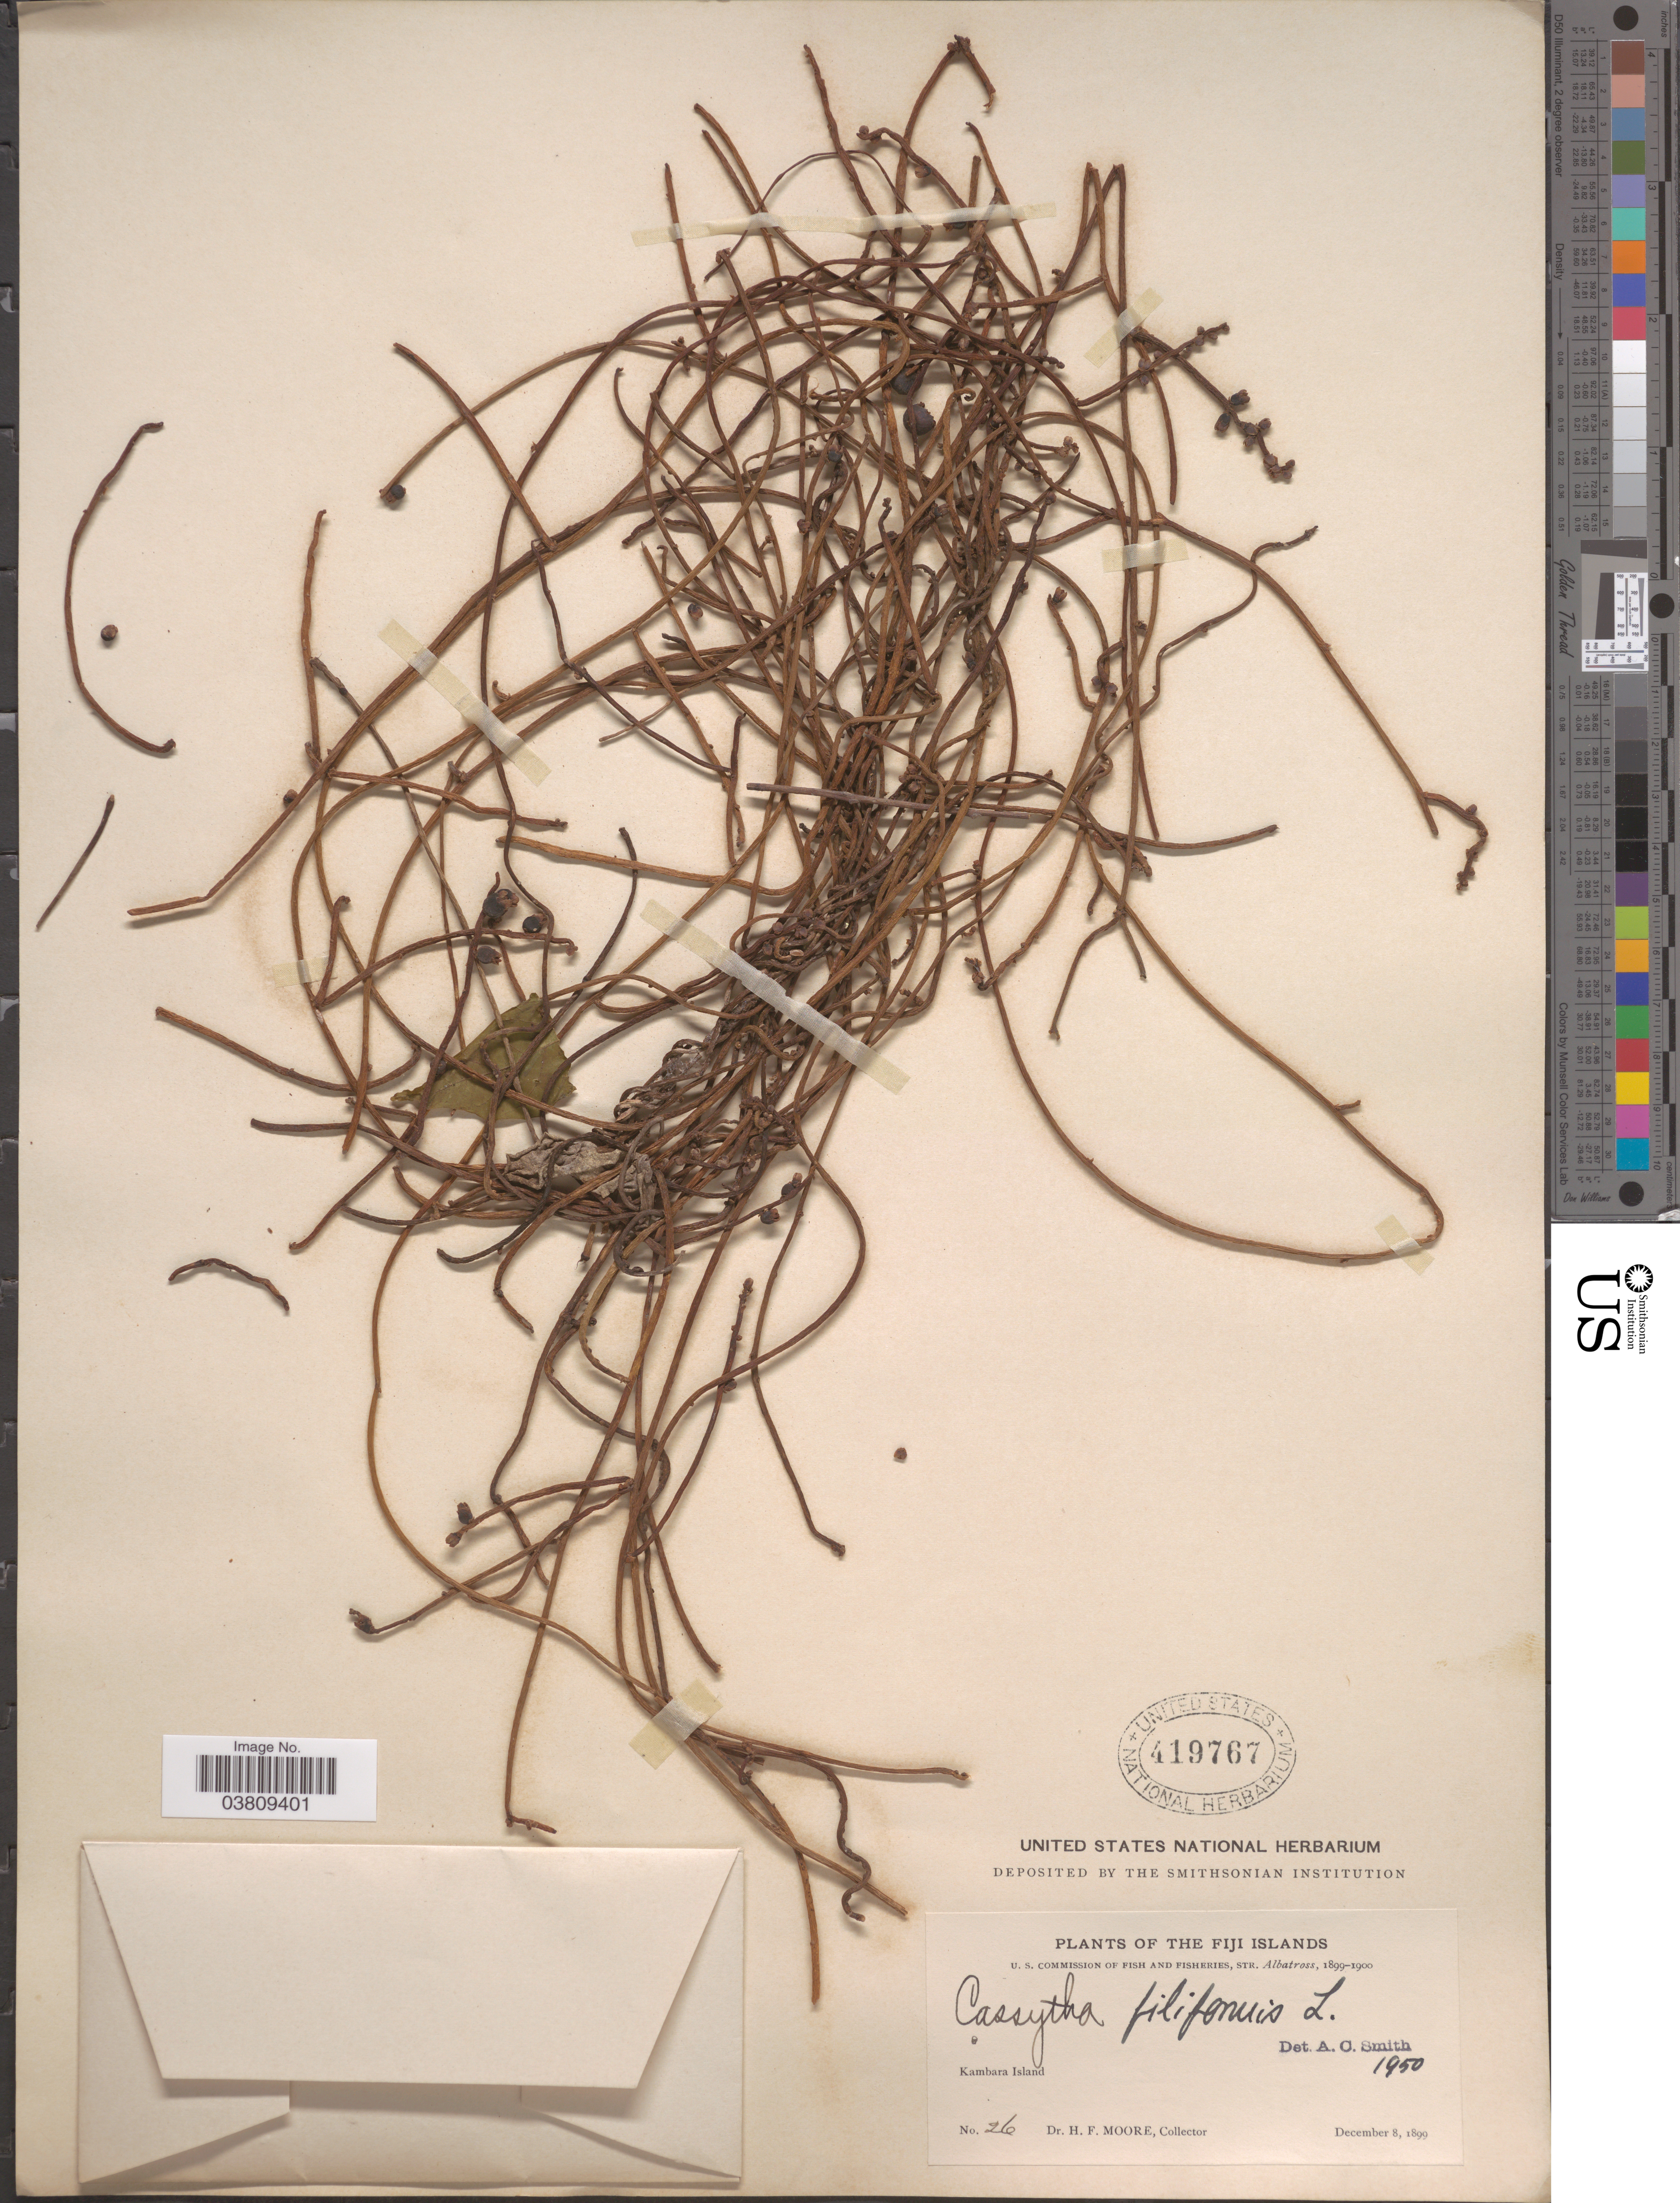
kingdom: Plantae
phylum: Tracheophyta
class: Magnoliopsida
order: Laurales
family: Lauraceae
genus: Cassytha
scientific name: Cassytha filiformis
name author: L.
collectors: H. F. Moore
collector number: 26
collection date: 1899-12-08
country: Fiji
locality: The Fiji Islands. Kambara Island.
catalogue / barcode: US 419767